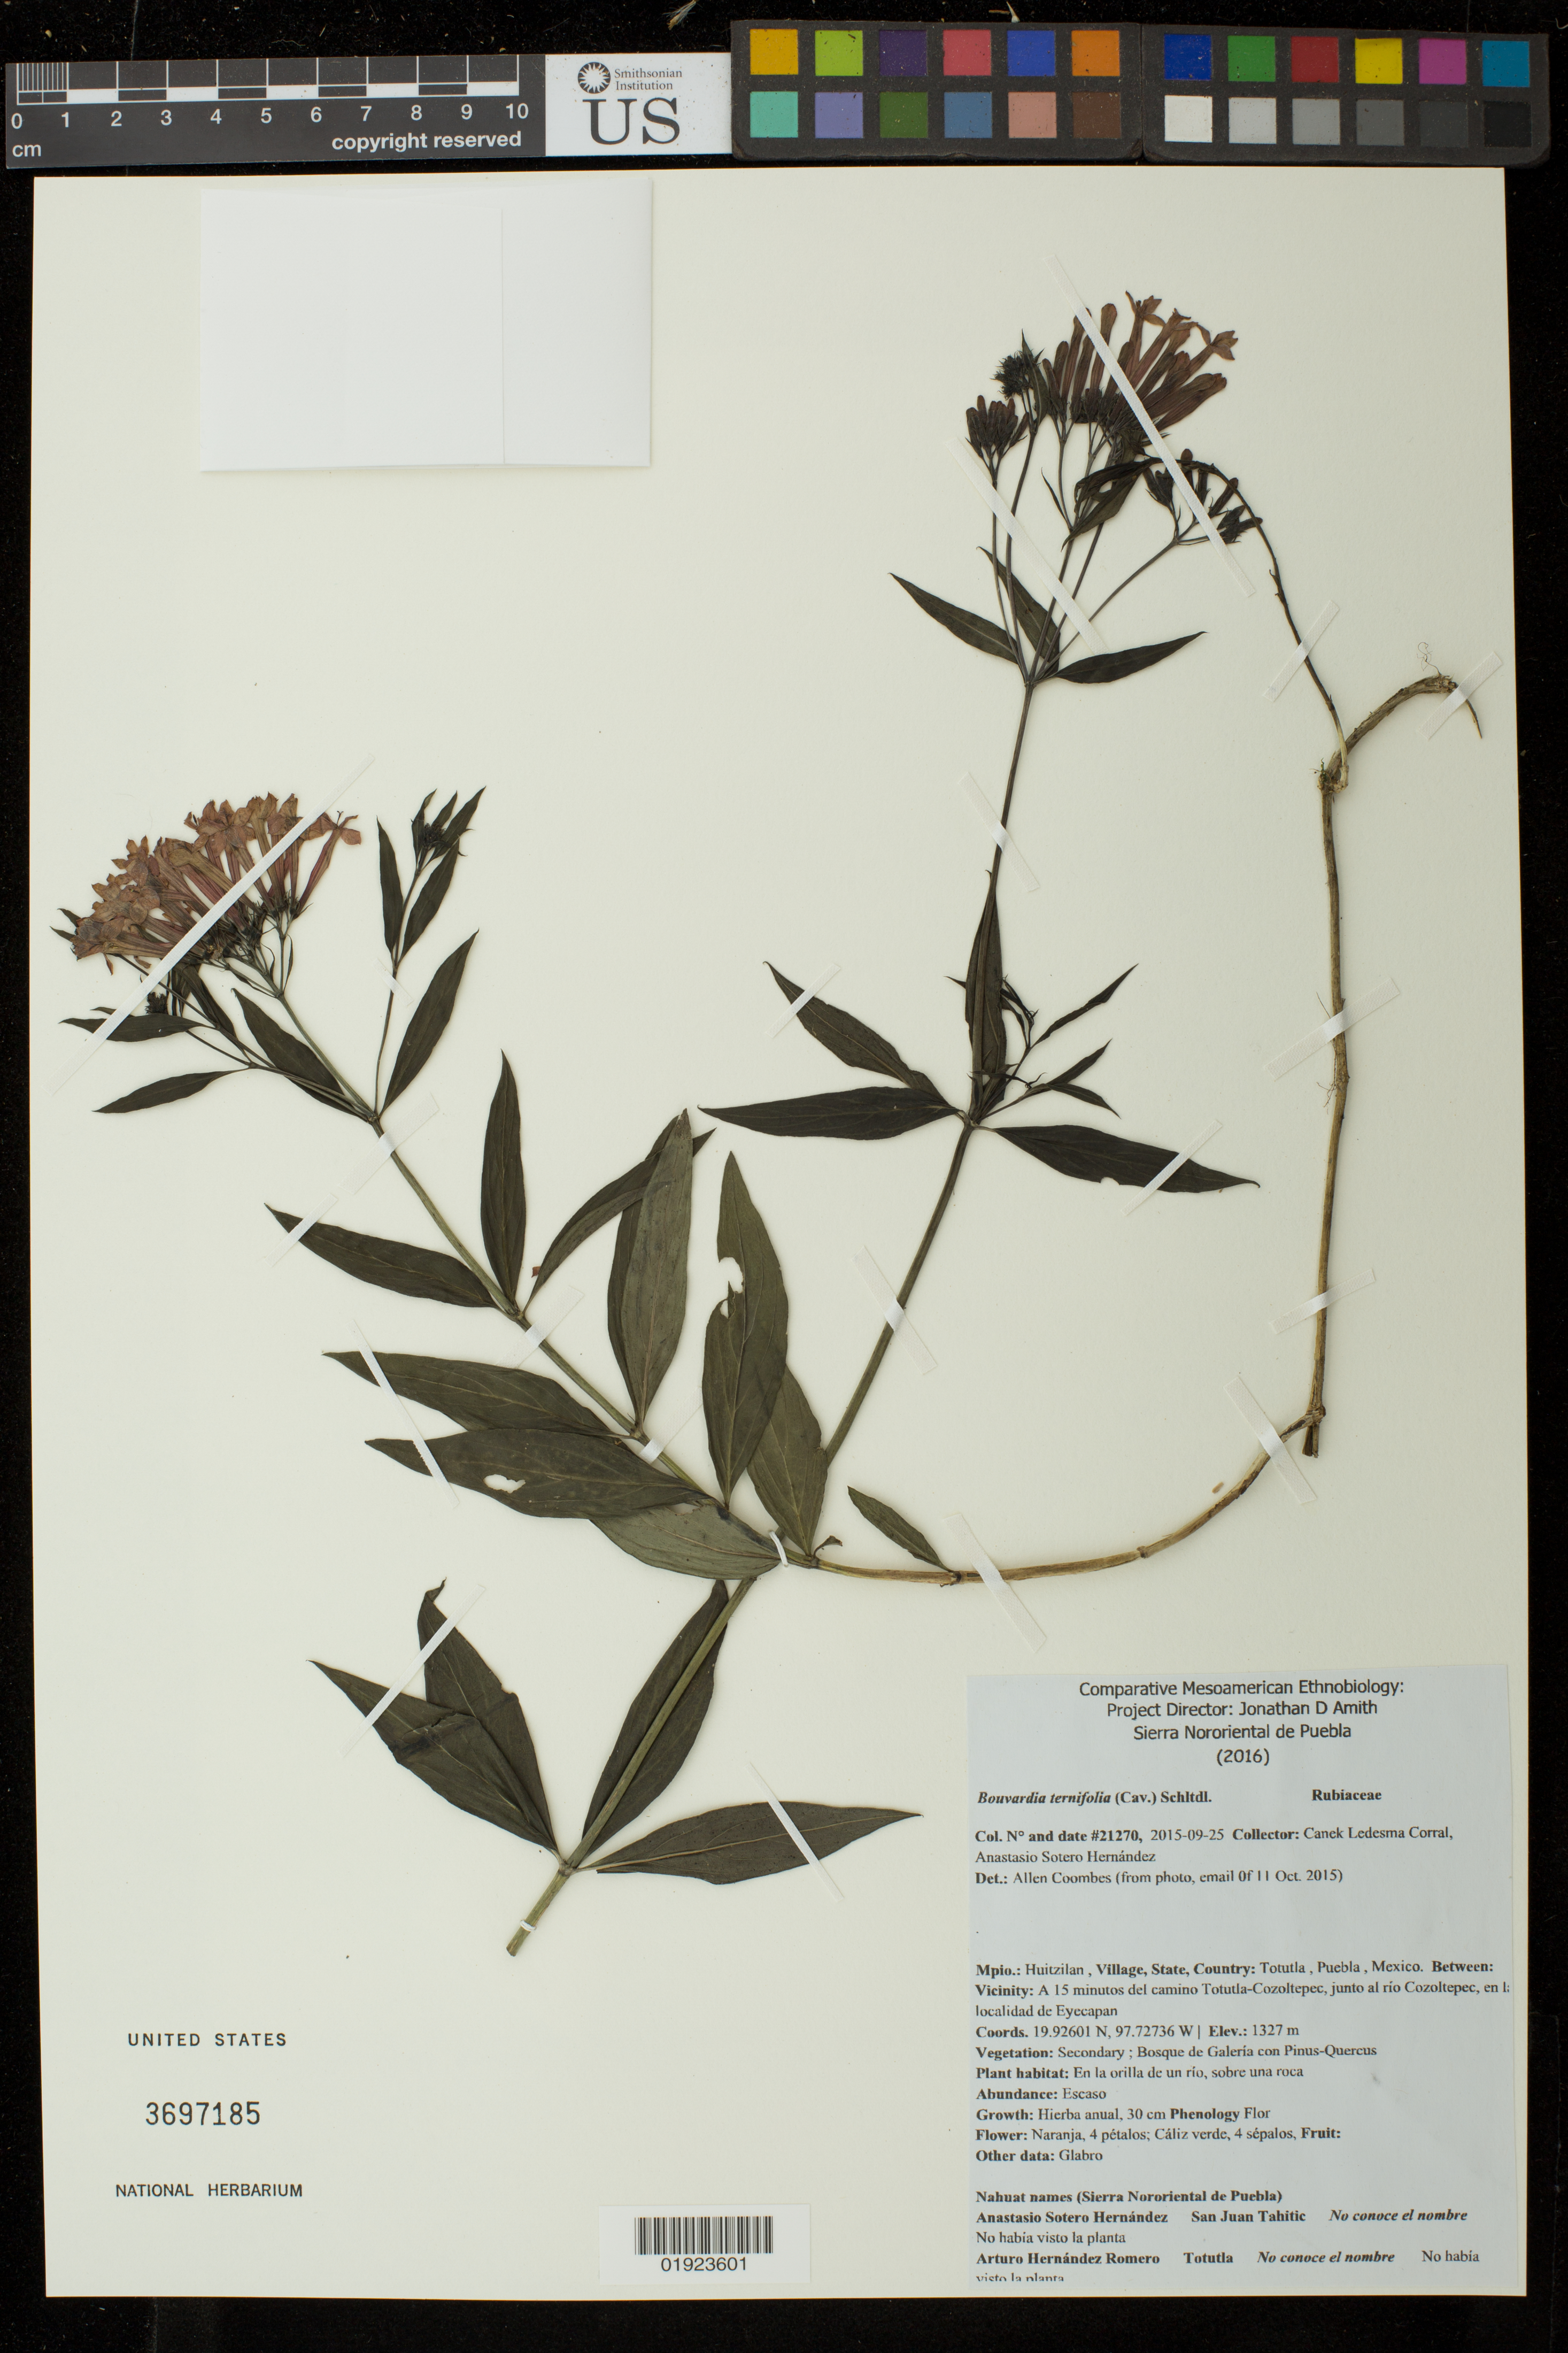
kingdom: Plantae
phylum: Tracheophyta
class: Magnoliopsida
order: Gentianales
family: Rubiaceae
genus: Bouvardia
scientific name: Bouvardia ternifolia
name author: (Cav.) Schltdl.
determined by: Coombes, Allen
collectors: Canek Ledesma C. & A. Sotero H.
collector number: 21270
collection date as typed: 2015-09-25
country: Mexico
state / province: Puebla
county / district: Huitzilan de Serdán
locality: Totutla, Puebla, Mexico, A 15 minutos del camino Totutla-Cozoltepec, junto al rio Cozoltepec, en la localidad de Eyecapan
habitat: Secondary' bosque de Galeria con Pinus-Quercus, en la orilla de un rio, sobre una roca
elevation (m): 1327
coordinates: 19.92601N, 97.72736W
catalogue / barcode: US 3697185